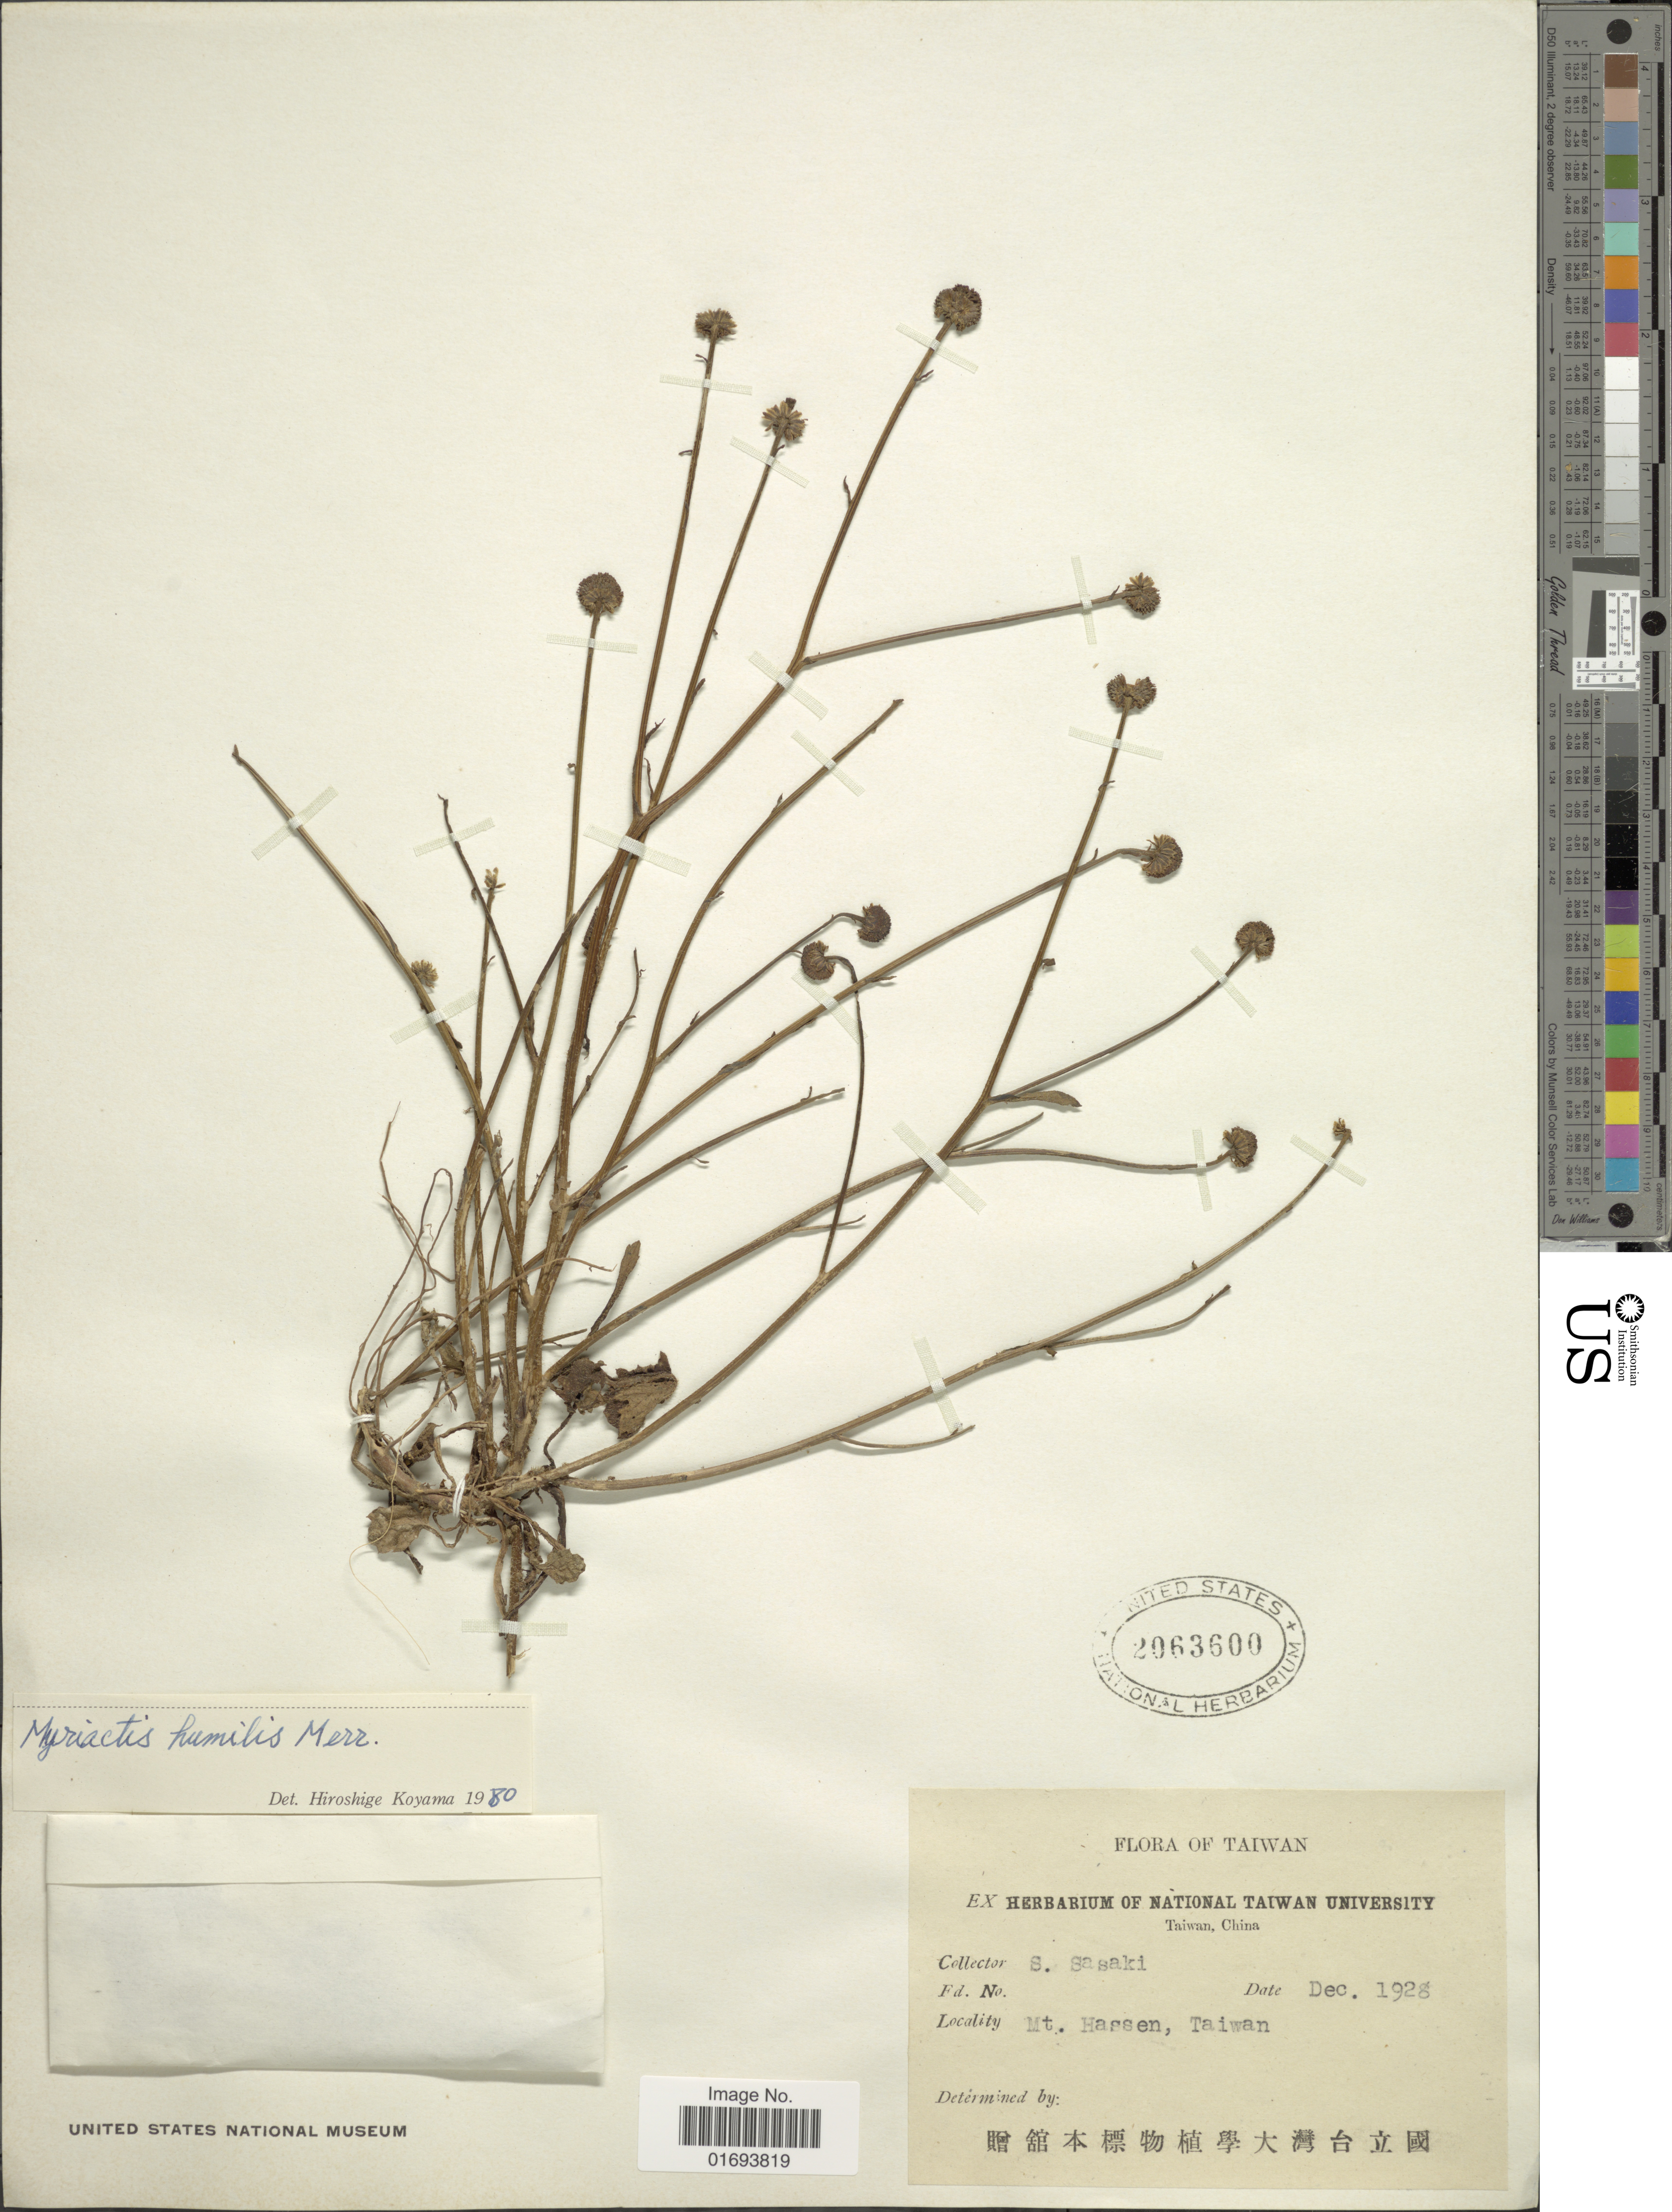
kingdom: Plantae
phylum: Tracheophyta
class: Magnoliopsida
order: Asterales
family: Asteraceae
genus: Myriactis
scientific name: Myriactis humilis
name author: Merr.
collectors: S. Sasaki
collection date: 1928-12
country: Taiwan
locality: Taiwan. Mt. Hassen, Taiwan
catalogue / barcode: US 2063600